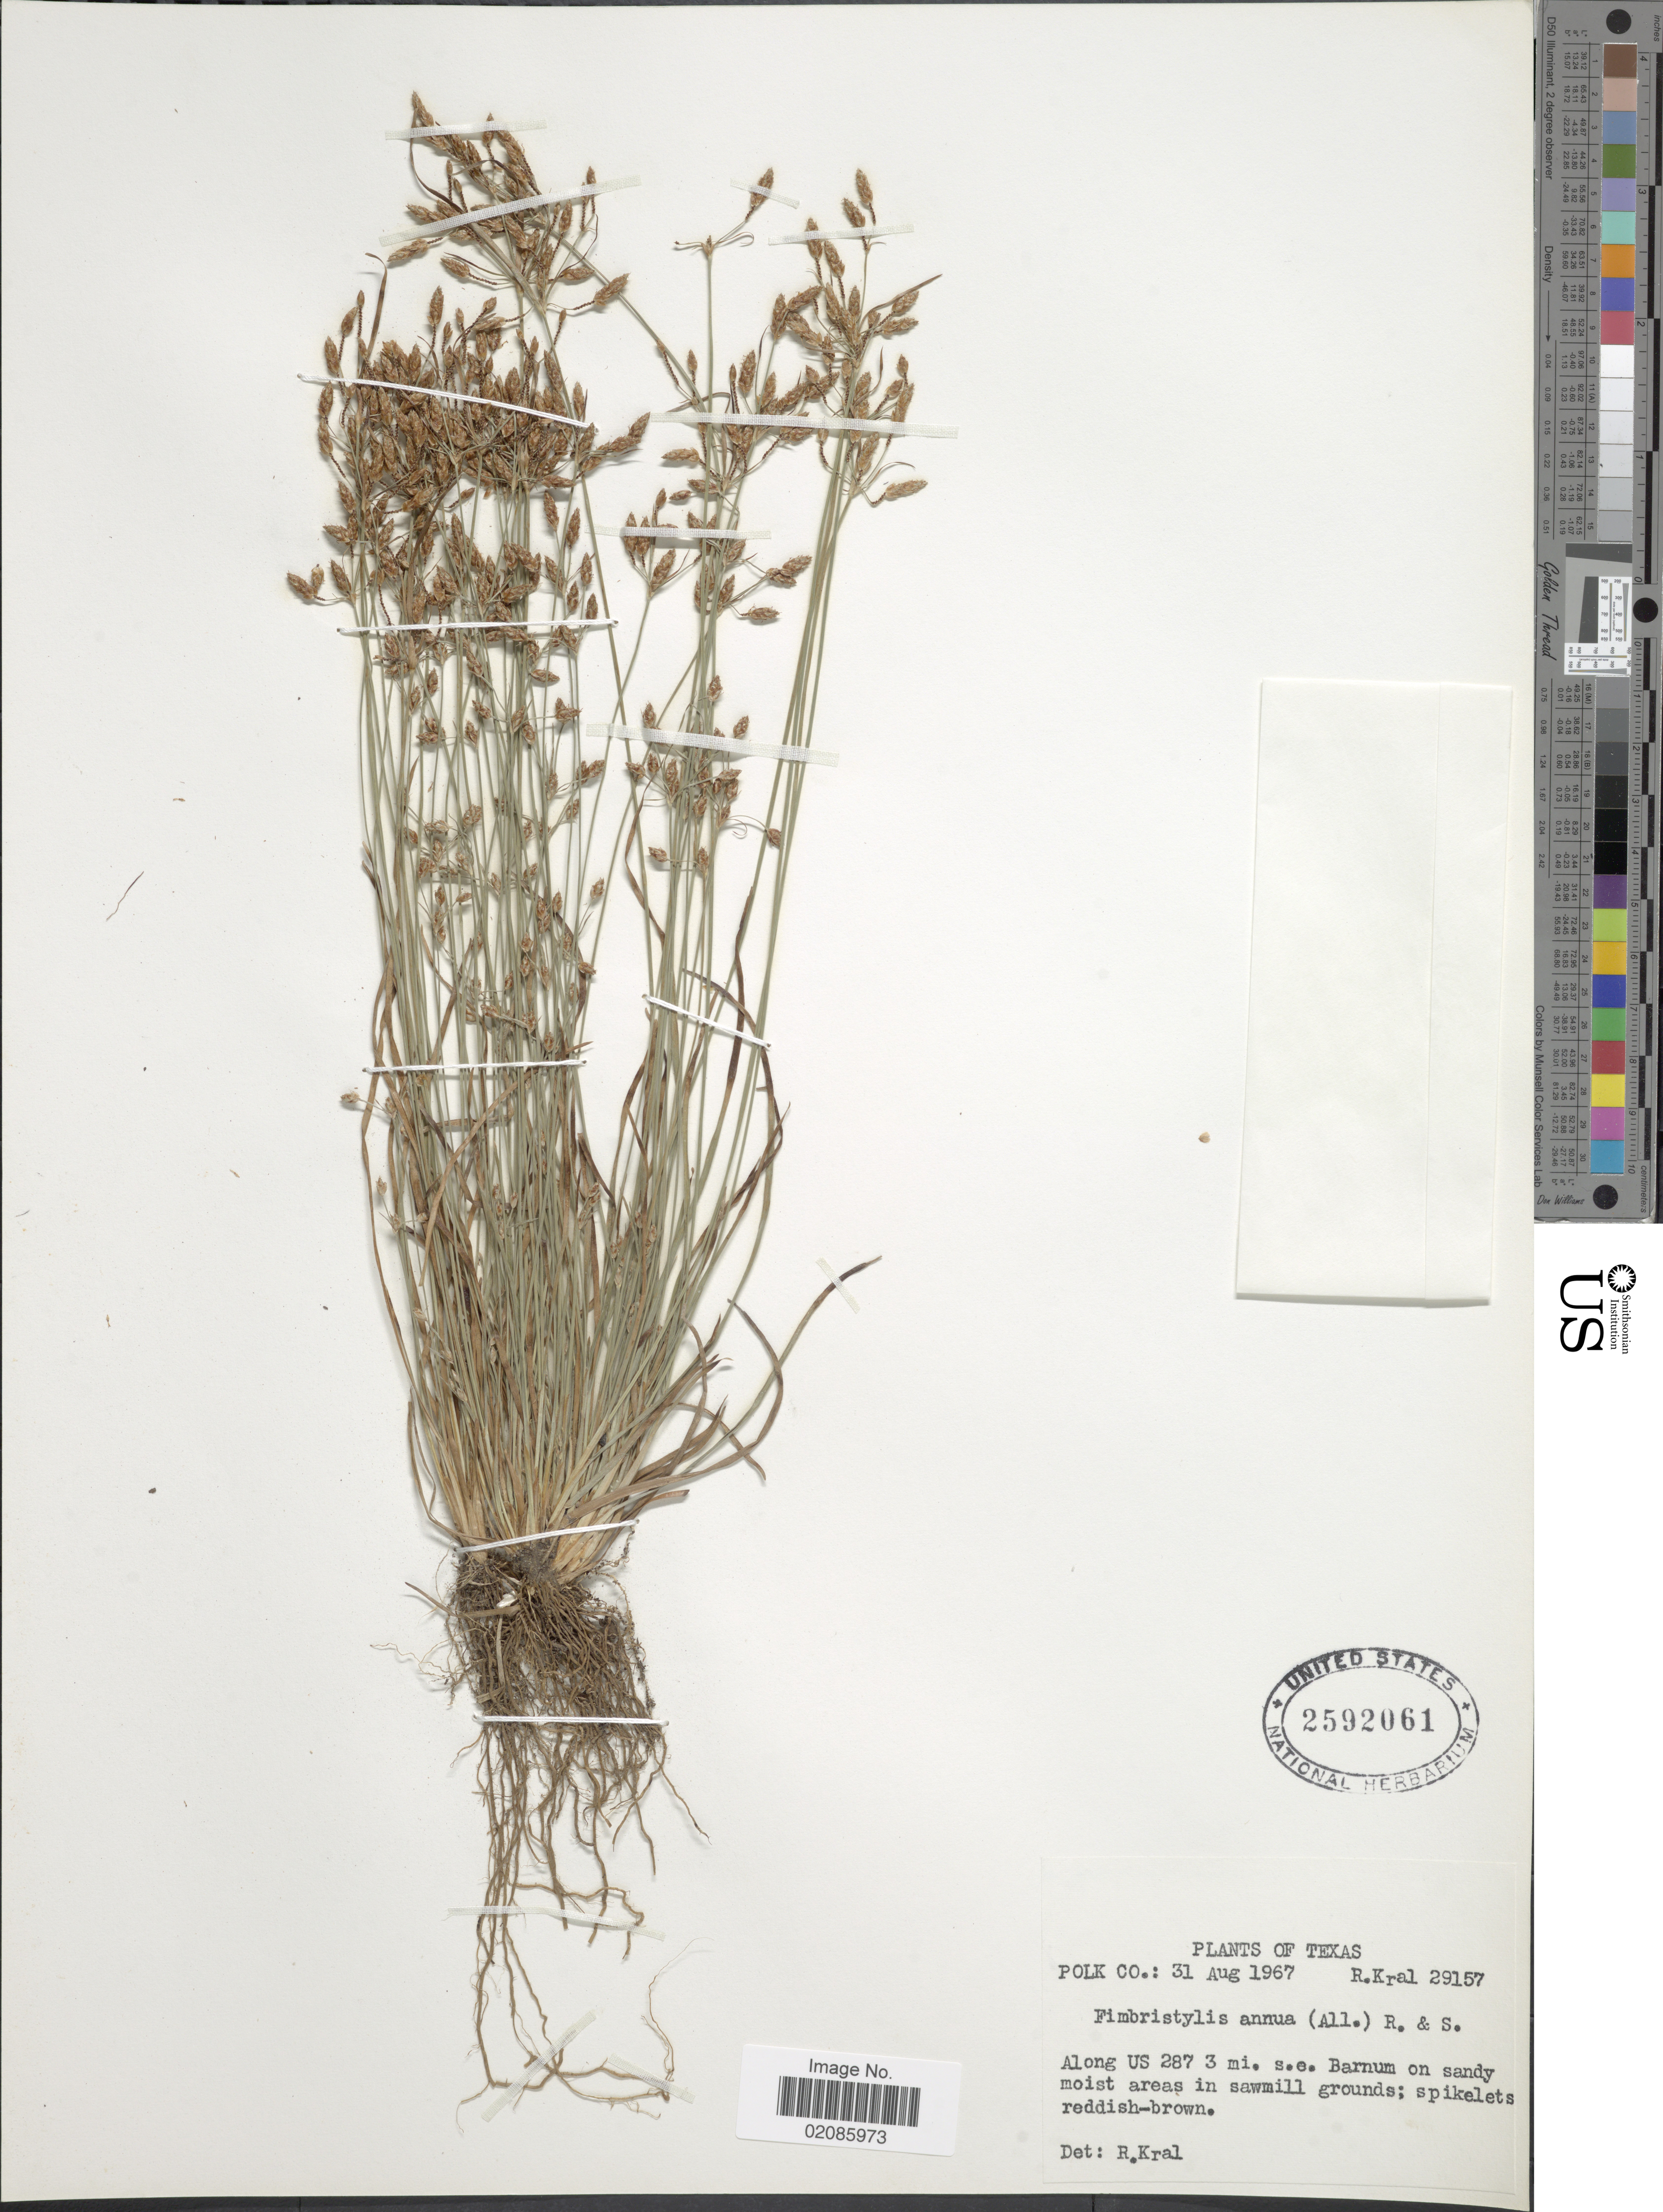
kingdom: Plantae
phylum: Tracheophyta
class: Liliopsida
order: Poales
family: Cyperaceae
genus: Fimbristylis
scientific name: Fimbristylis annua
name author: (All.) Roem. & Schult.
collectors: R. Kral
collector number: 29157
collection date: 1967-08-31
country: United States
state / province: Texas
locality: Polk Co. Along US 287 3 mi. s.e. Barnum on sandy moist areas in sawmill grounds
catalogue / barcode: US 2592061